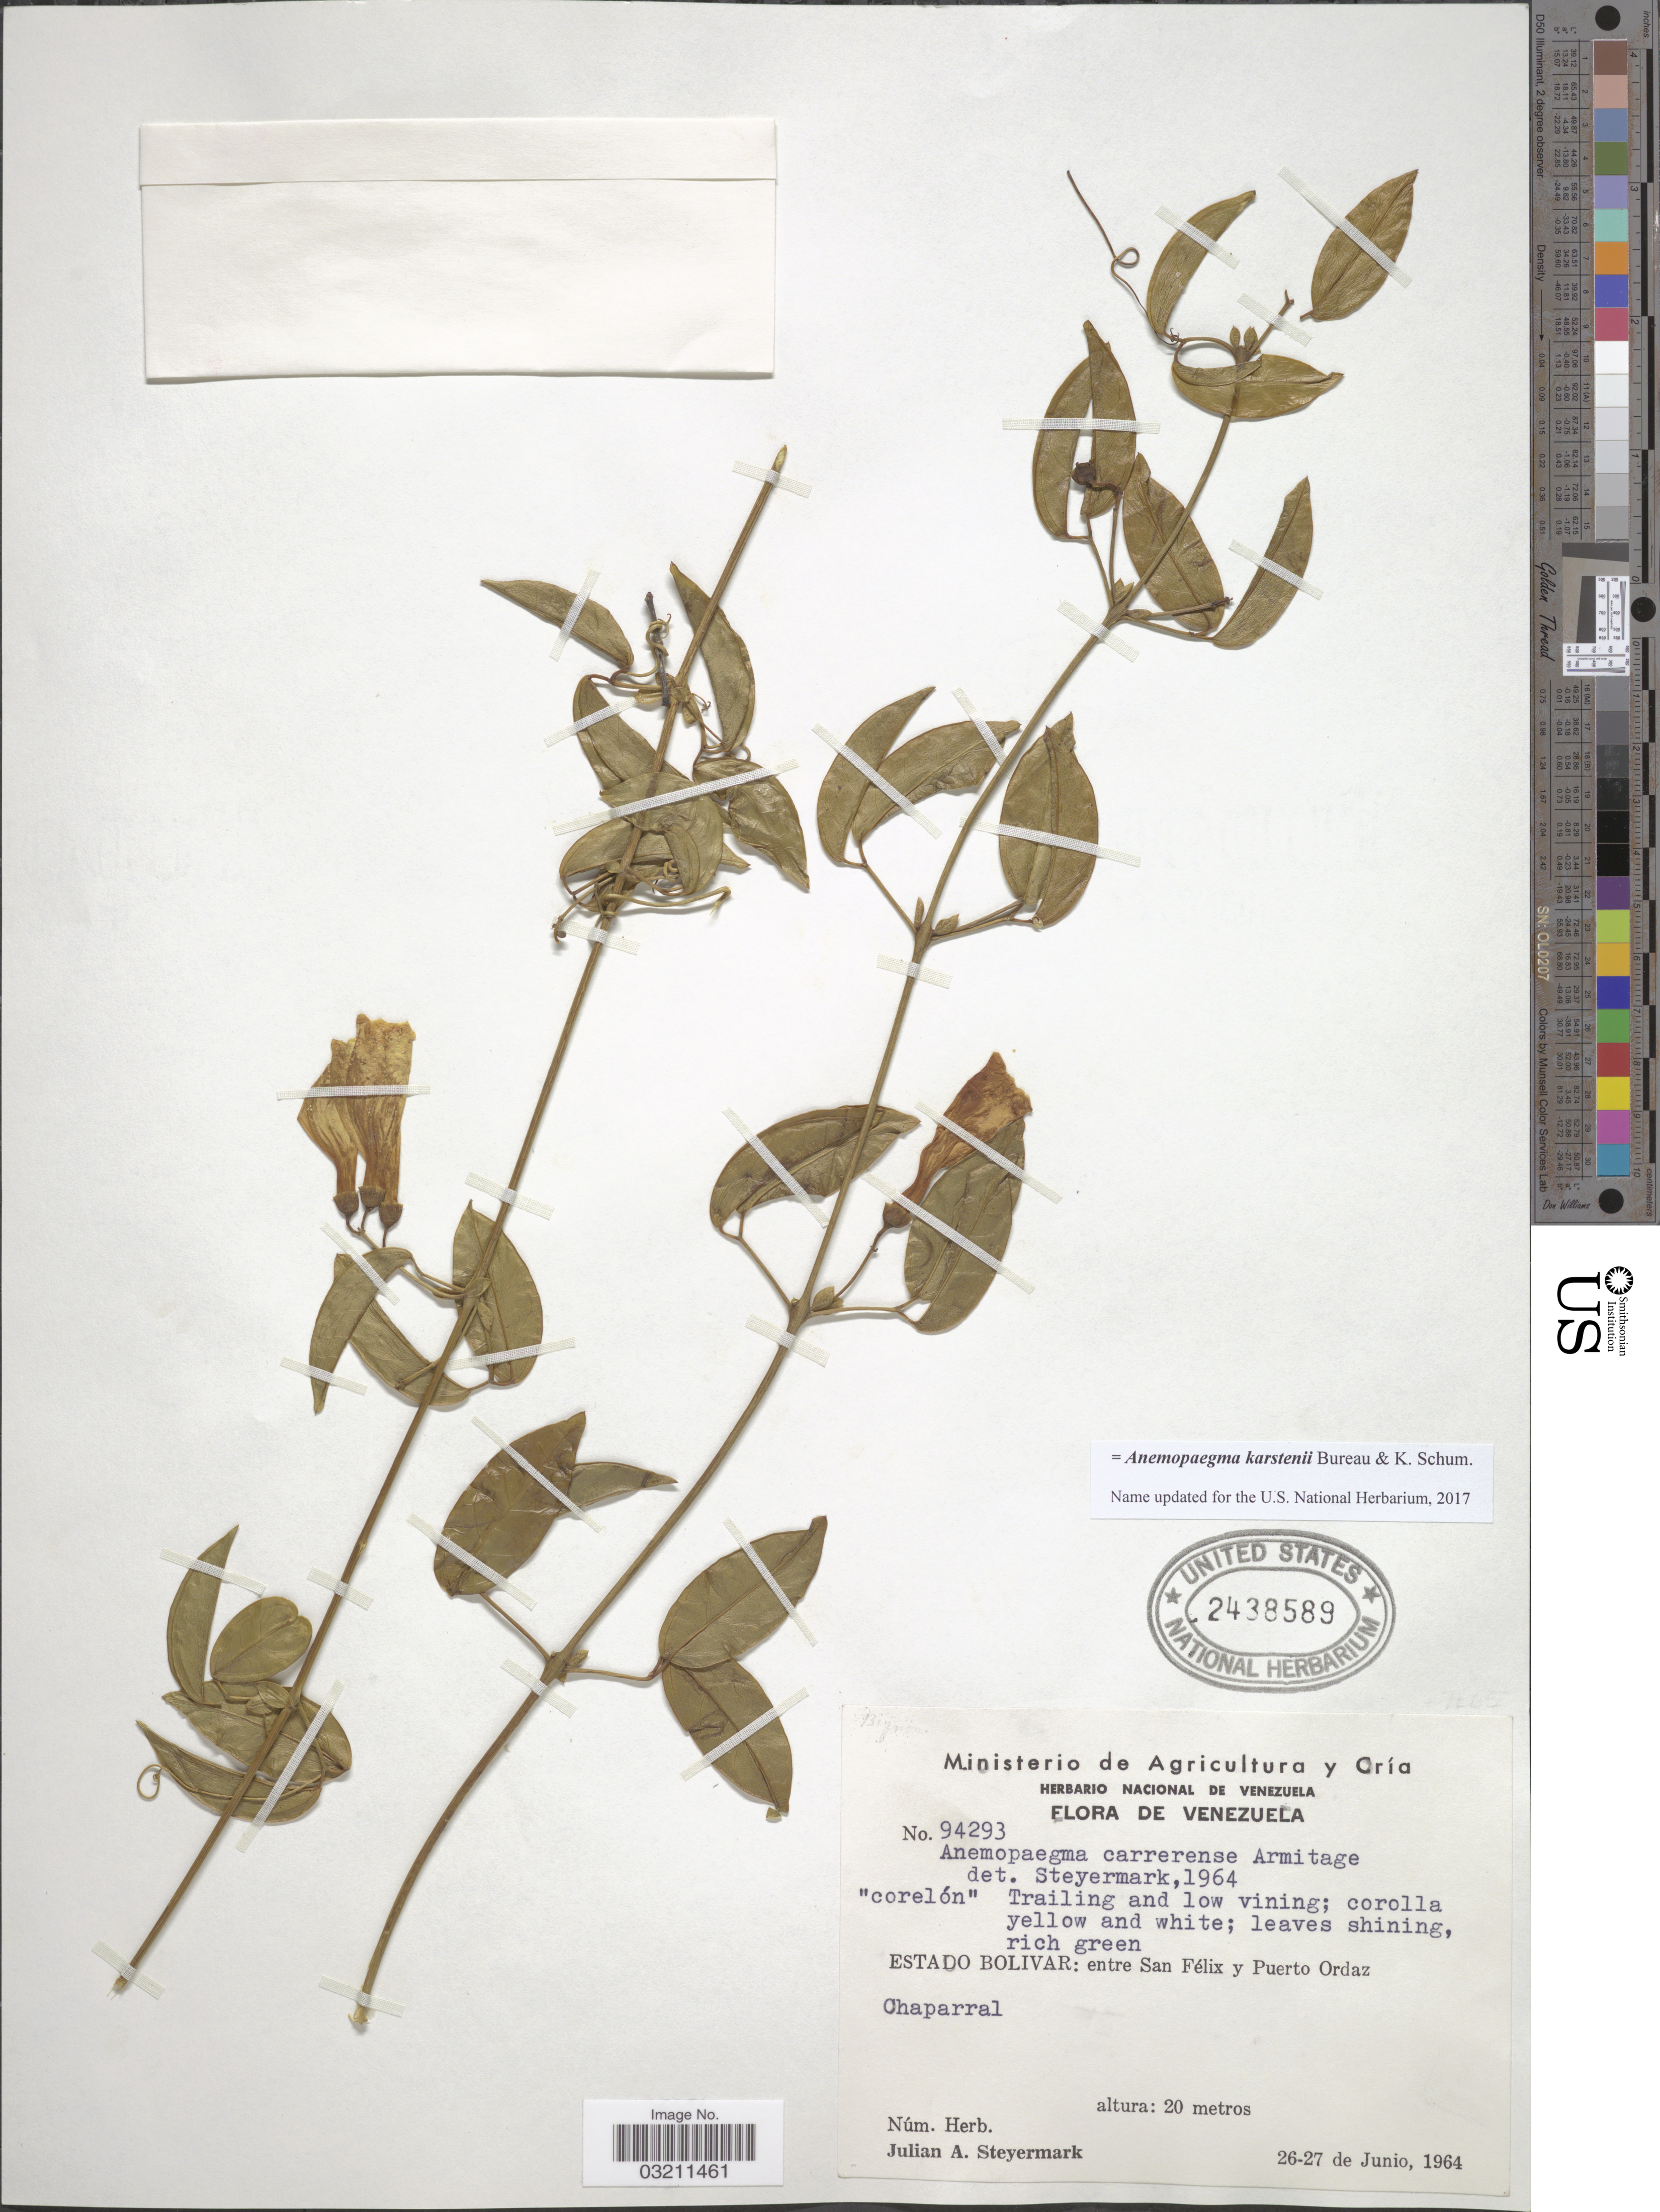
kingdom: Plantae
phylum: Tracheophyta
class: Magnoliopsida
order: Lamiales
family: Bignoniaceae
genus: Anemopaegma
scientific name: Anemopaegma karstenii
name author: Bureau & K. Schum.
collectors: J. Steyermark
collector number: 94293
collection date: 1964-06-26/1964-06-27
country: Venezuela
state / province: Bolivar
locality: Entre San Félix y Puerto Ordaz.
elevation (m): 20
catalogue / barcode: US 2438589